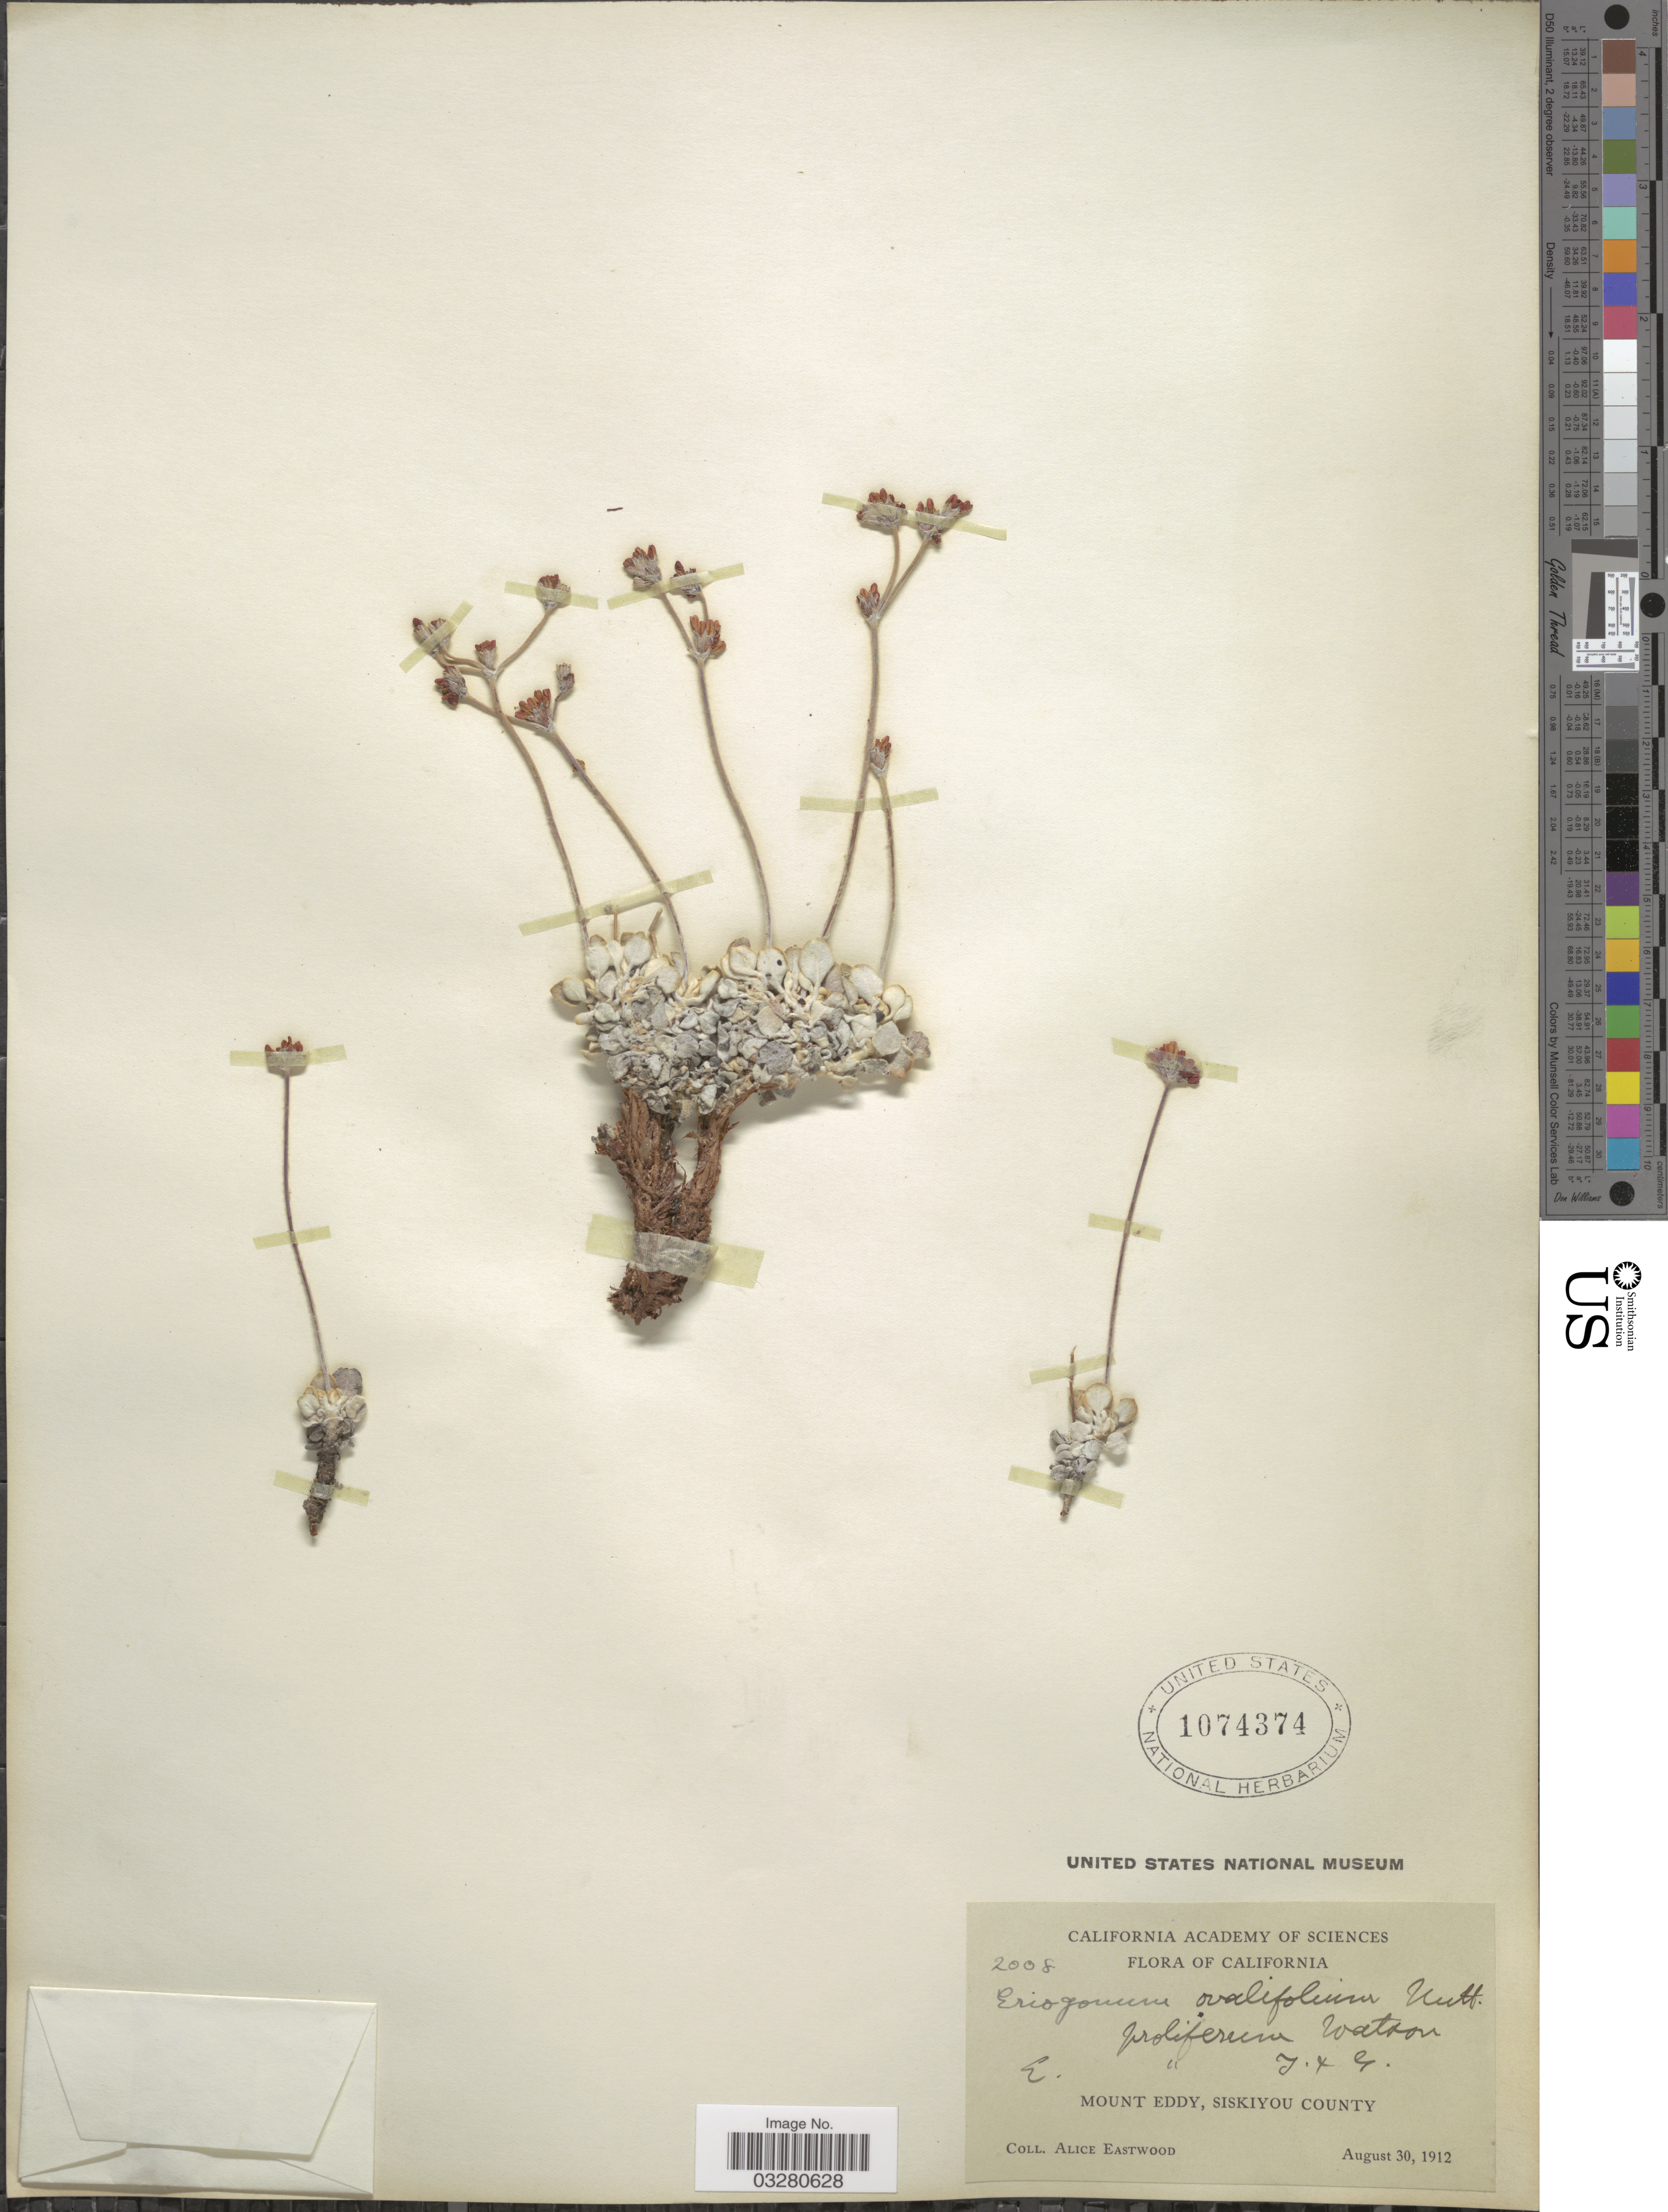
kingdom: Plantae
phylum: Tracheophyta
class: Magnoliopsida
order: Caryophyllales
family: Polygonaceae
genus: Eriogonum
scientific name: Eriogonum proliferum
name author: Torr. & A. Gray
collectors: A. Eastwood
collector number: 2008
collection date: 1912-08-30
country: United States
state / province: California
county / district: Siskiyou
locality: Mount Eddy, Siskiyou County.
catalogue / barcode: US 1074374